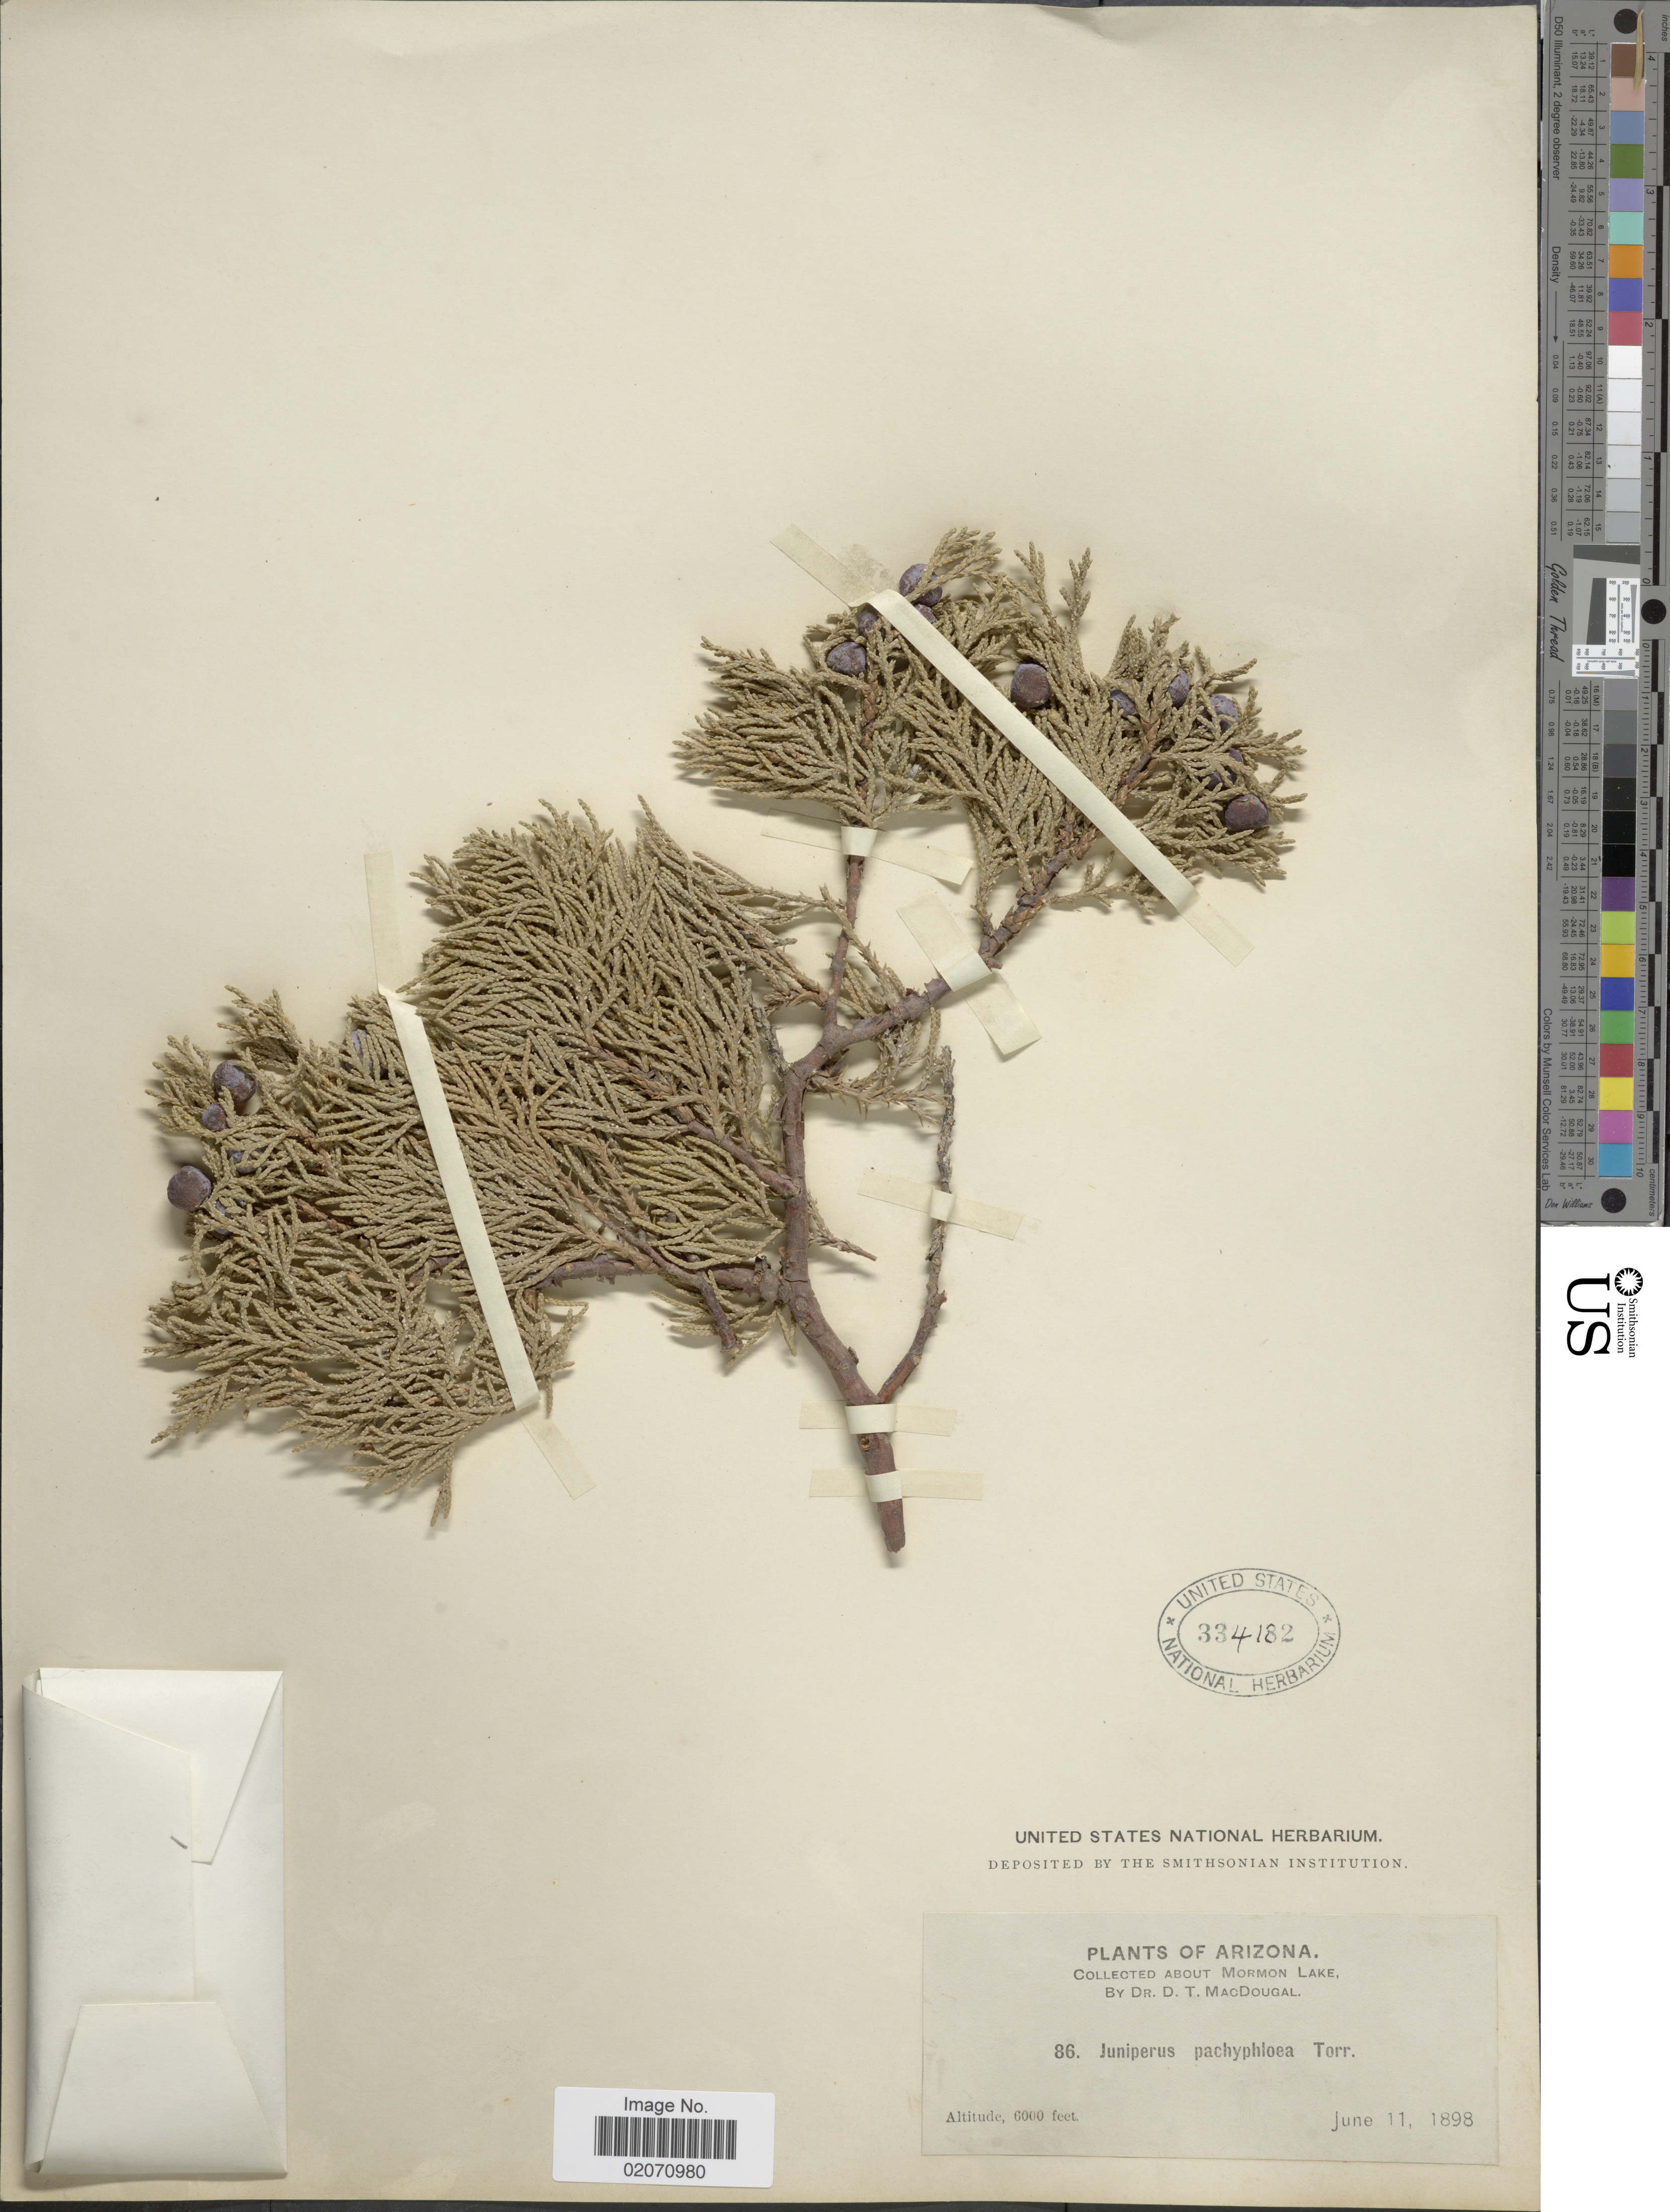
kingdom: Plantae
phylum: Tracheophyta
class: Pinopsida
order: Pinales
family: Cupressaceae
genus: Juniperus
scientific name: Juniperus deppeana var. pachyphlaea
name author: (Torr.) Martínez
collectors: D. T. MacDougal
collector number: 86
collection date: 1898-06-11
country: United States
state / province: Arizona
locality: About Mormon Lake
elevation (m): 1829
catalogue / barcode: US 334182